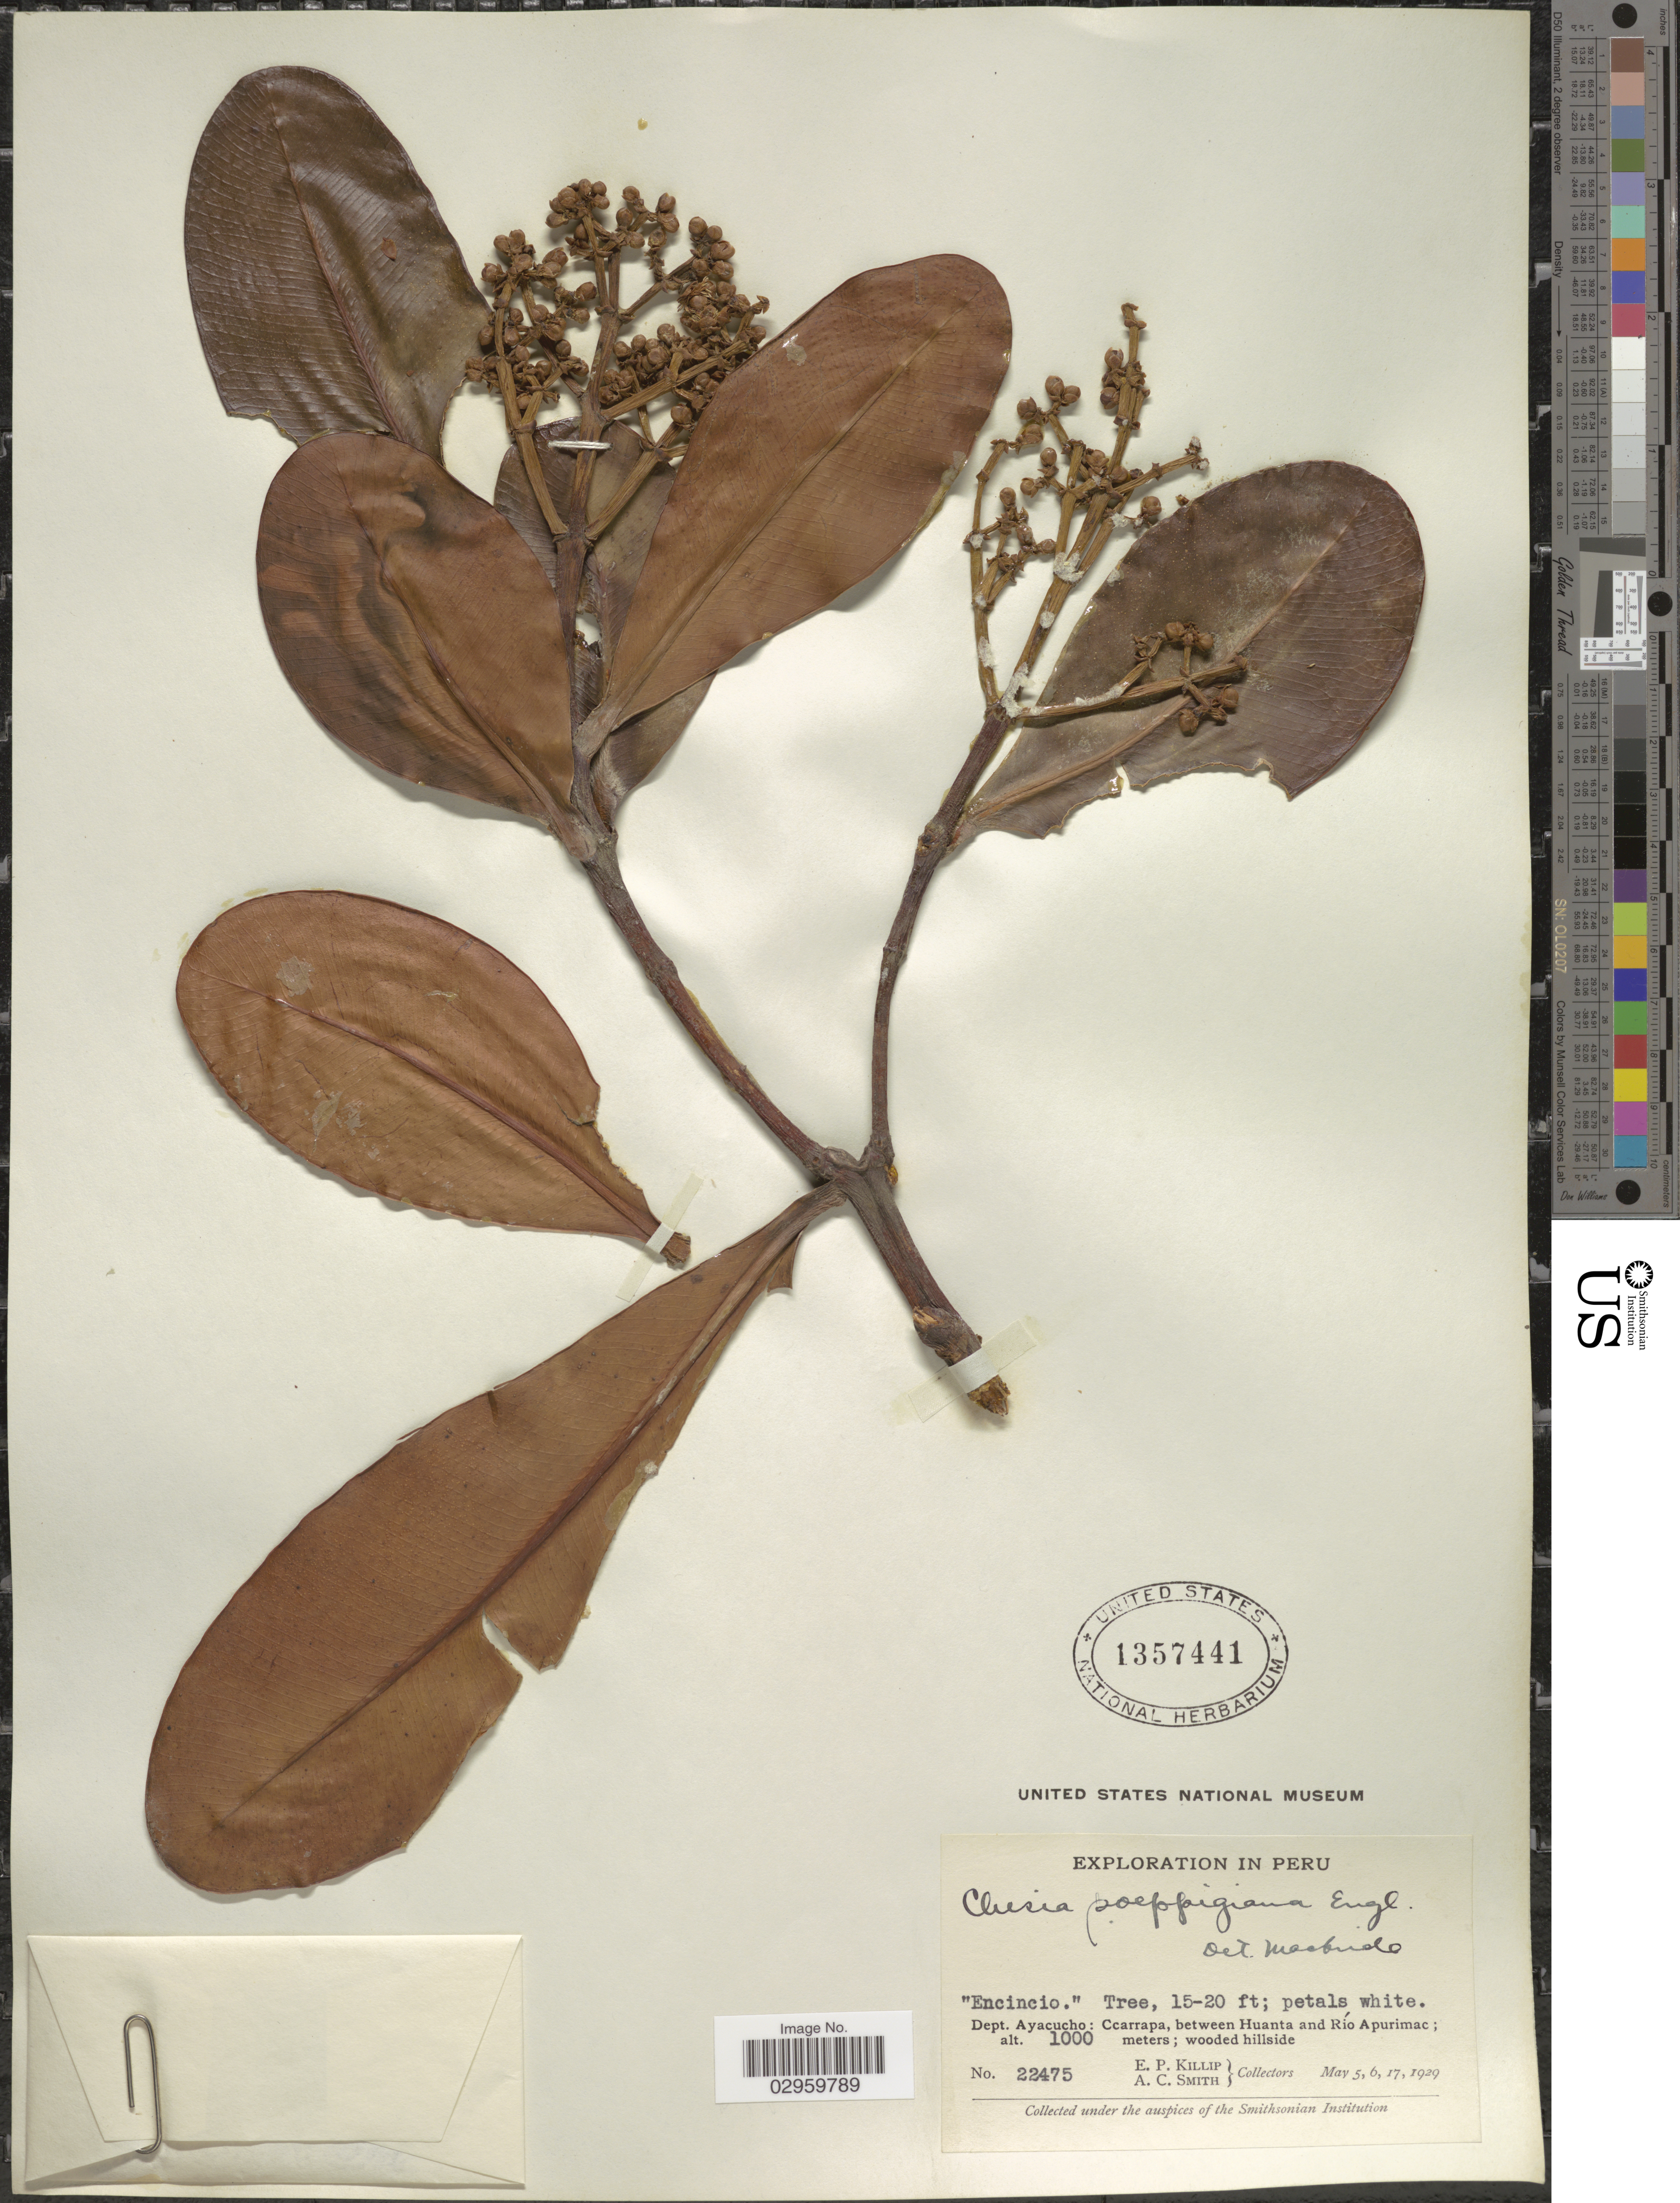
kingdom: Plantae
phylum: Tracheophyta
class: Magnoliopsida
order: Malpighiales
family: Clusiaceae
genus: Clusia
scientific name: Clusia poeppigiana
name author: Engl.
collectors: E. P. Killip & A. C. Smith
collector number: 22475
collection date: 1929-05-05/1929-05-17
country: Peru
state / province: Ayacucho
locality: Dept. Ayacucho: Ccarrapa, between Huanta and Río Apurimac.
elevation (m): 1000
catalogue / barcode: US 1357441